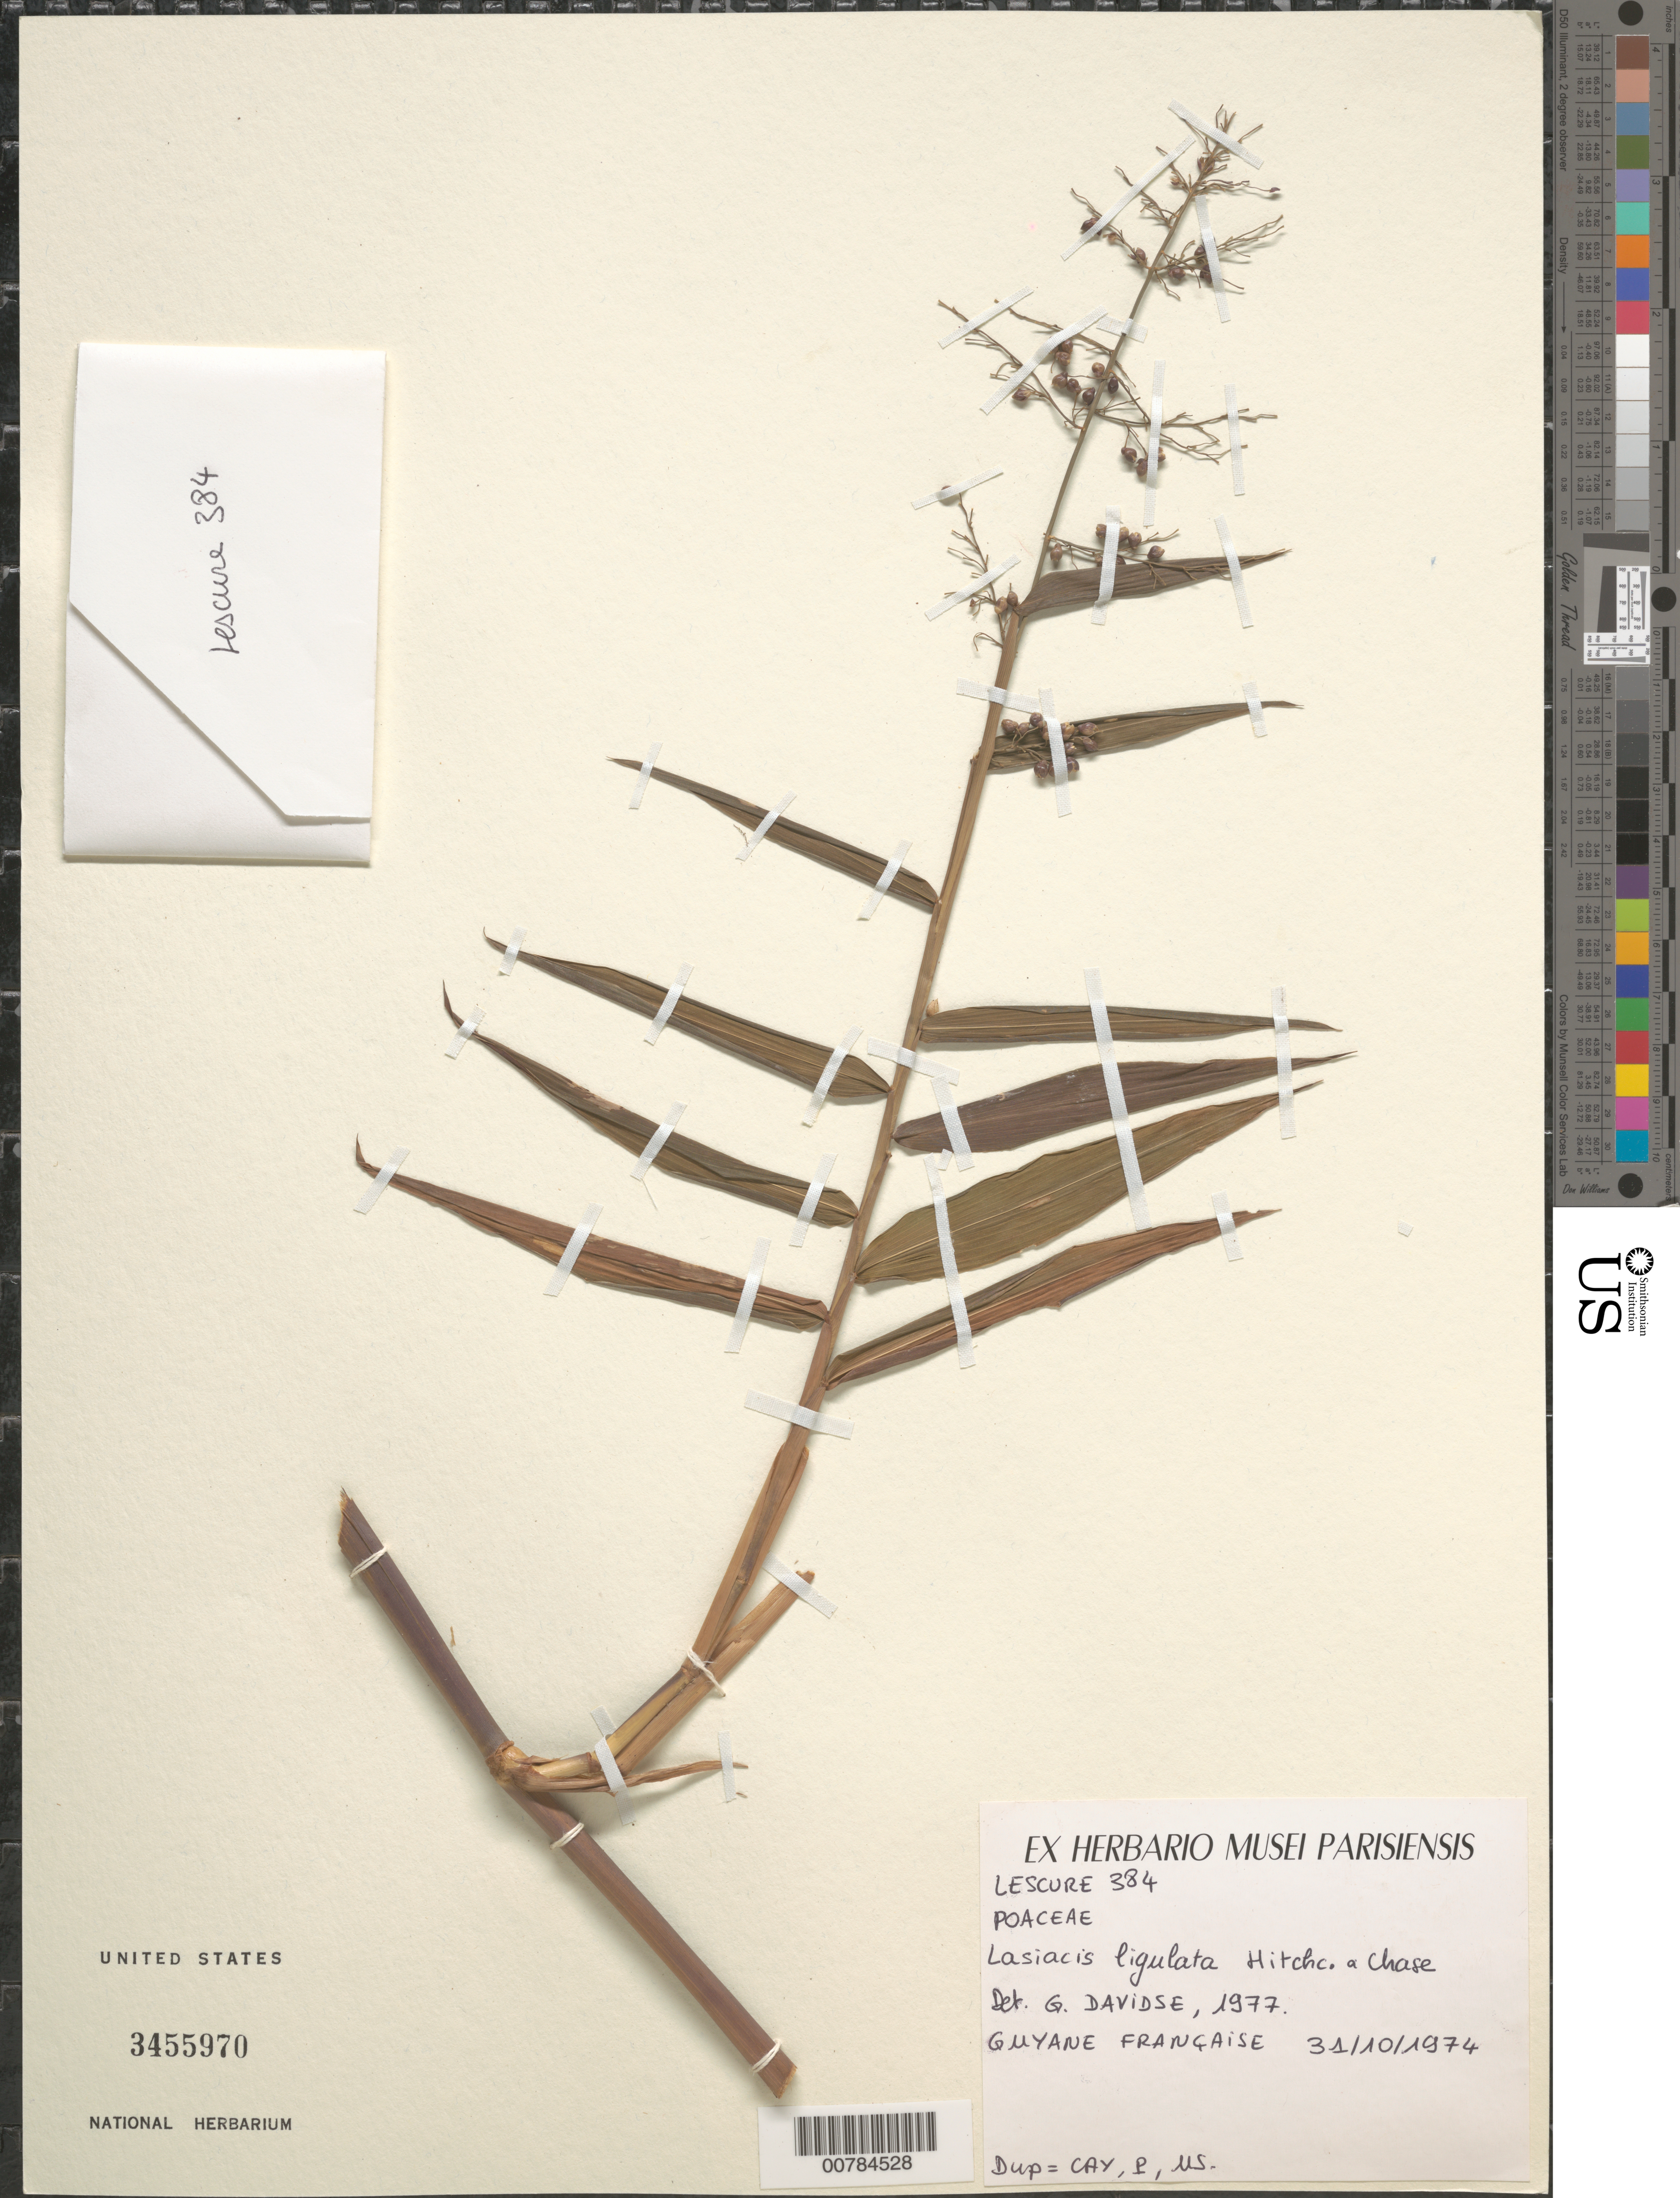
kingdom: Plantae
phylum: Tracheophyta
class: Liliopsida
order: Poales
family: Poaceae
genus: Lasiacis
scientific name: Lasiacis ligulata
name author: Hitchc. & Chase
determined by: Davidse, Gerrit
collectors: J.-P. Lescure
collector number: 384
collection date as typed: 31-Oct-74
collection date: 1974-10-31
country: French Guiana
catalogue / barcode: US 3455970